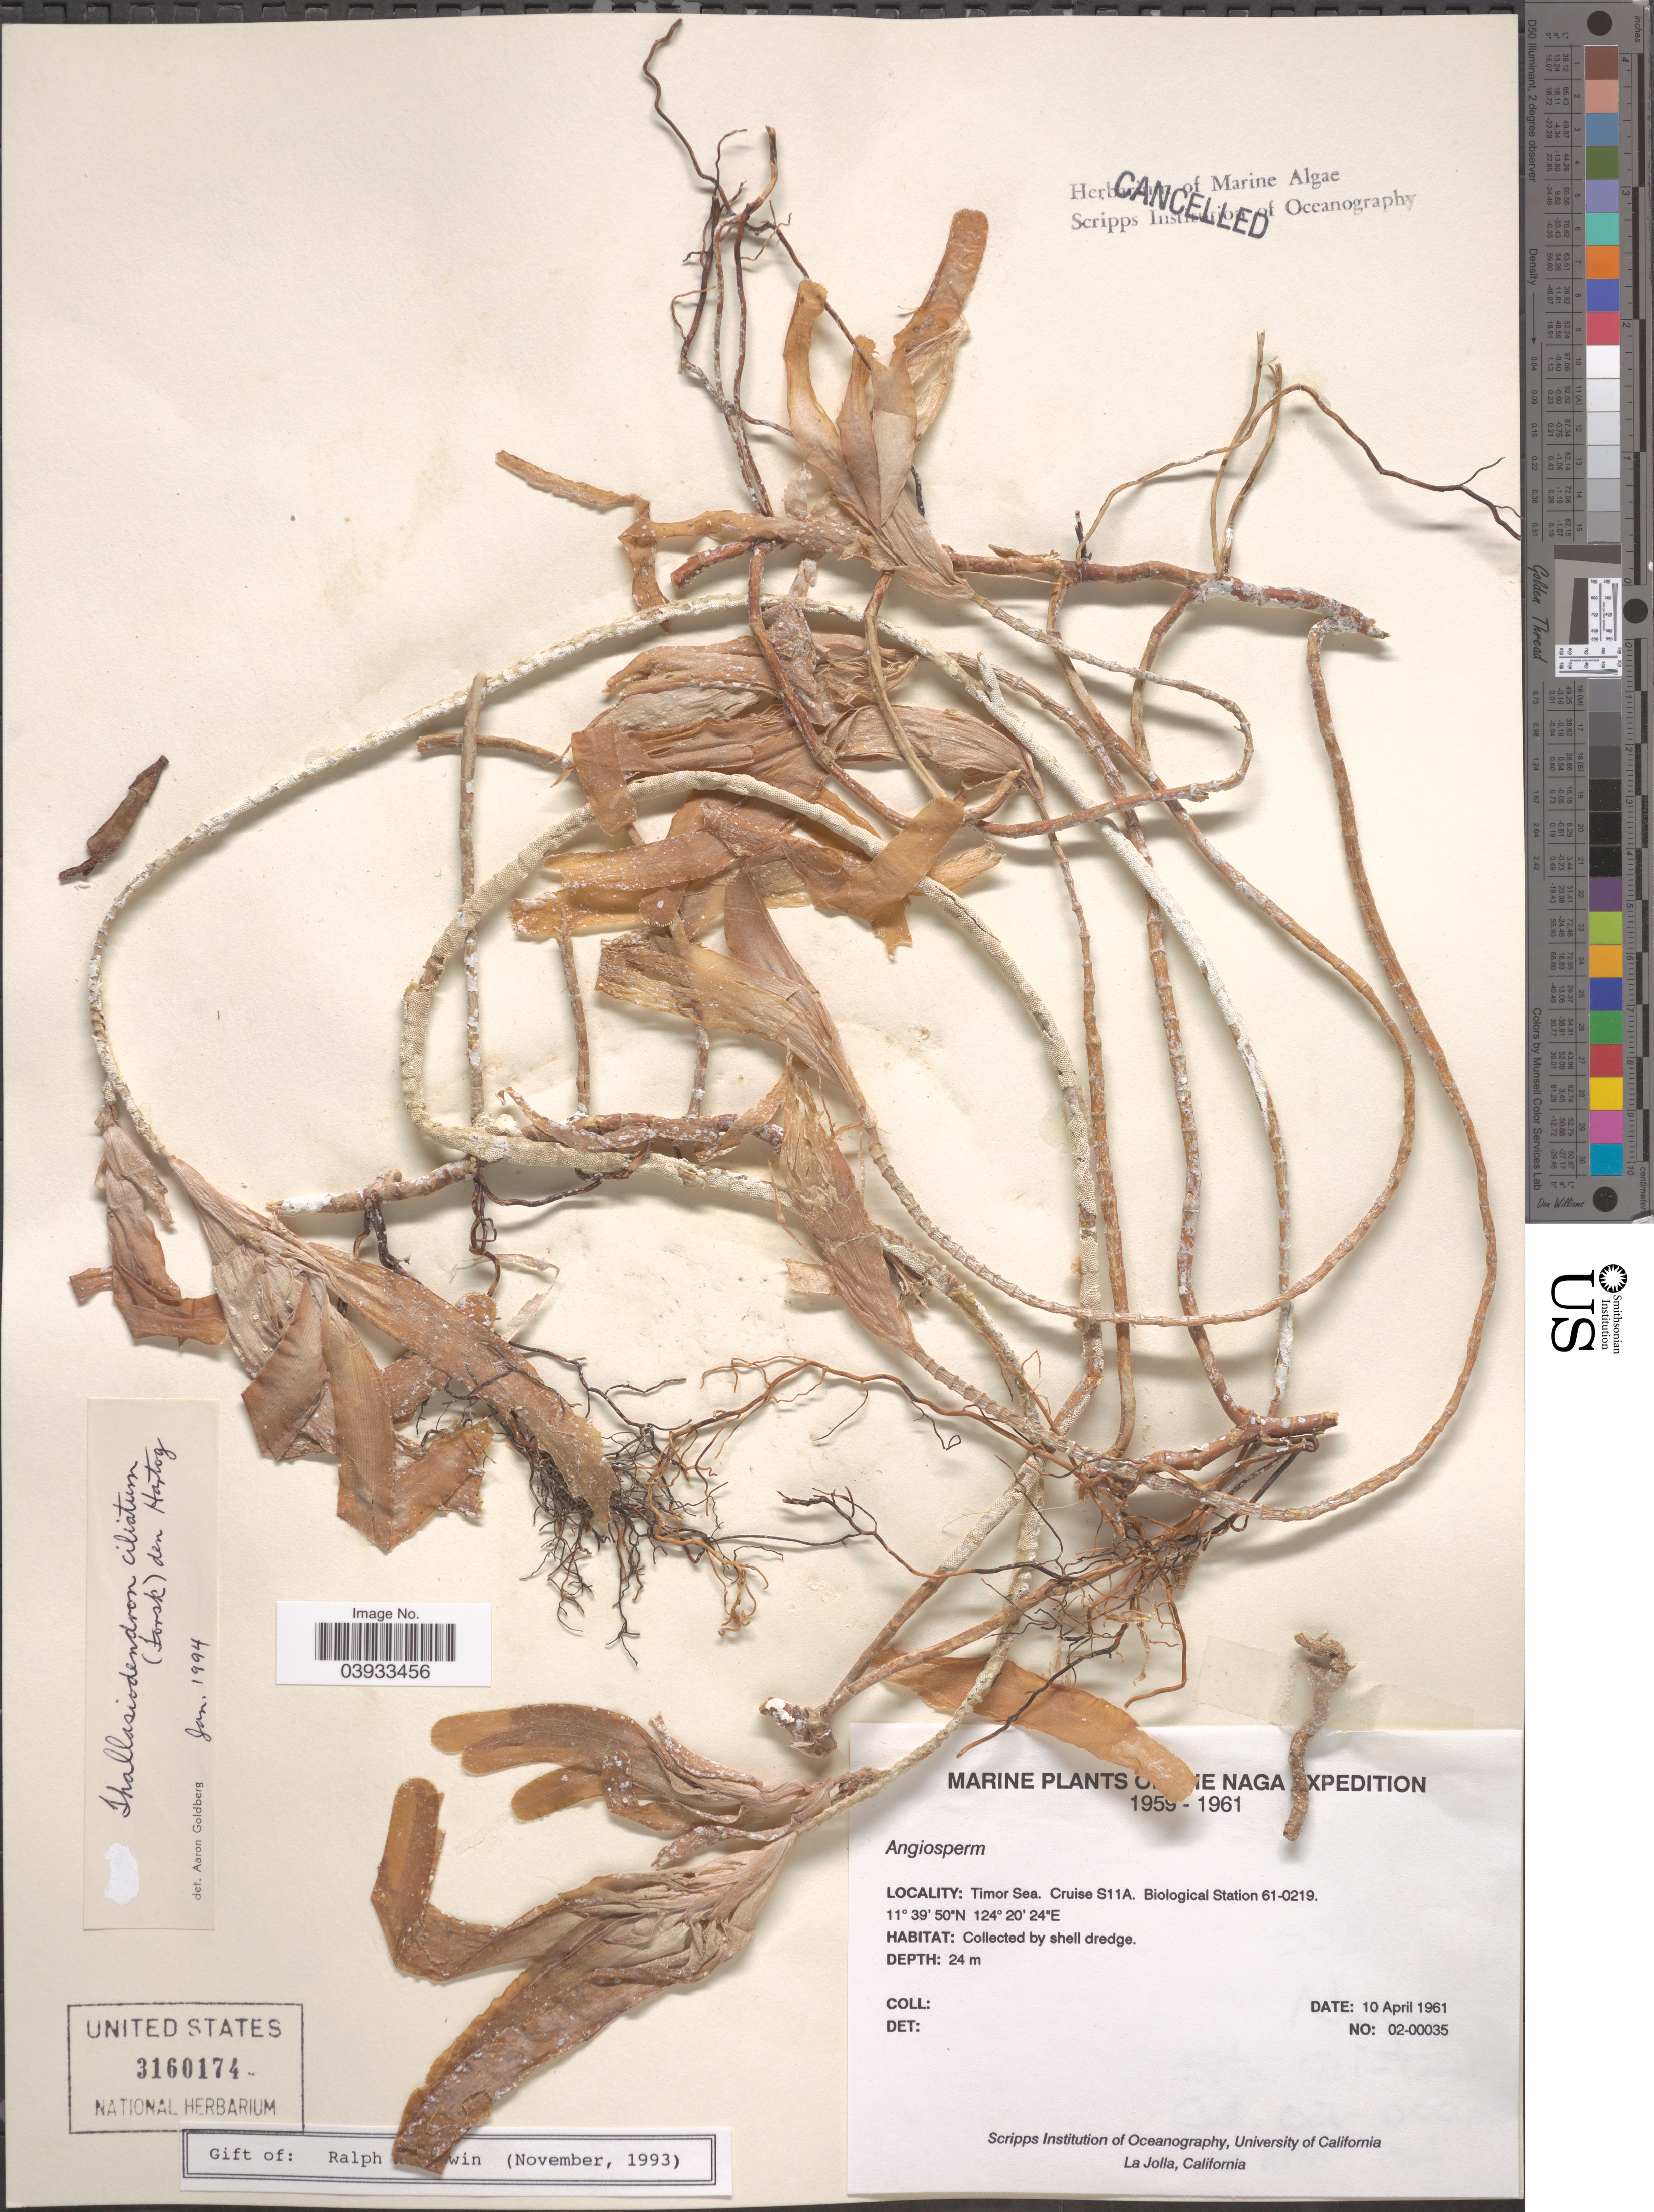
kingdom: Plantae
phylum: Tracheophyta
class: Liliopsida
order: Alismatales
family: Cymodoceaceae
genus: Thalassodendron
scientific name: Thalassodendron ciliatum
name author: (Forssk.) Hartog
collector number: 02-00035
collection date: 1961-04-10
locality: The Naga. Timor Sea. Cruise S11A. Biological Station 61-0219.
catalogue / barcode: US 3160174